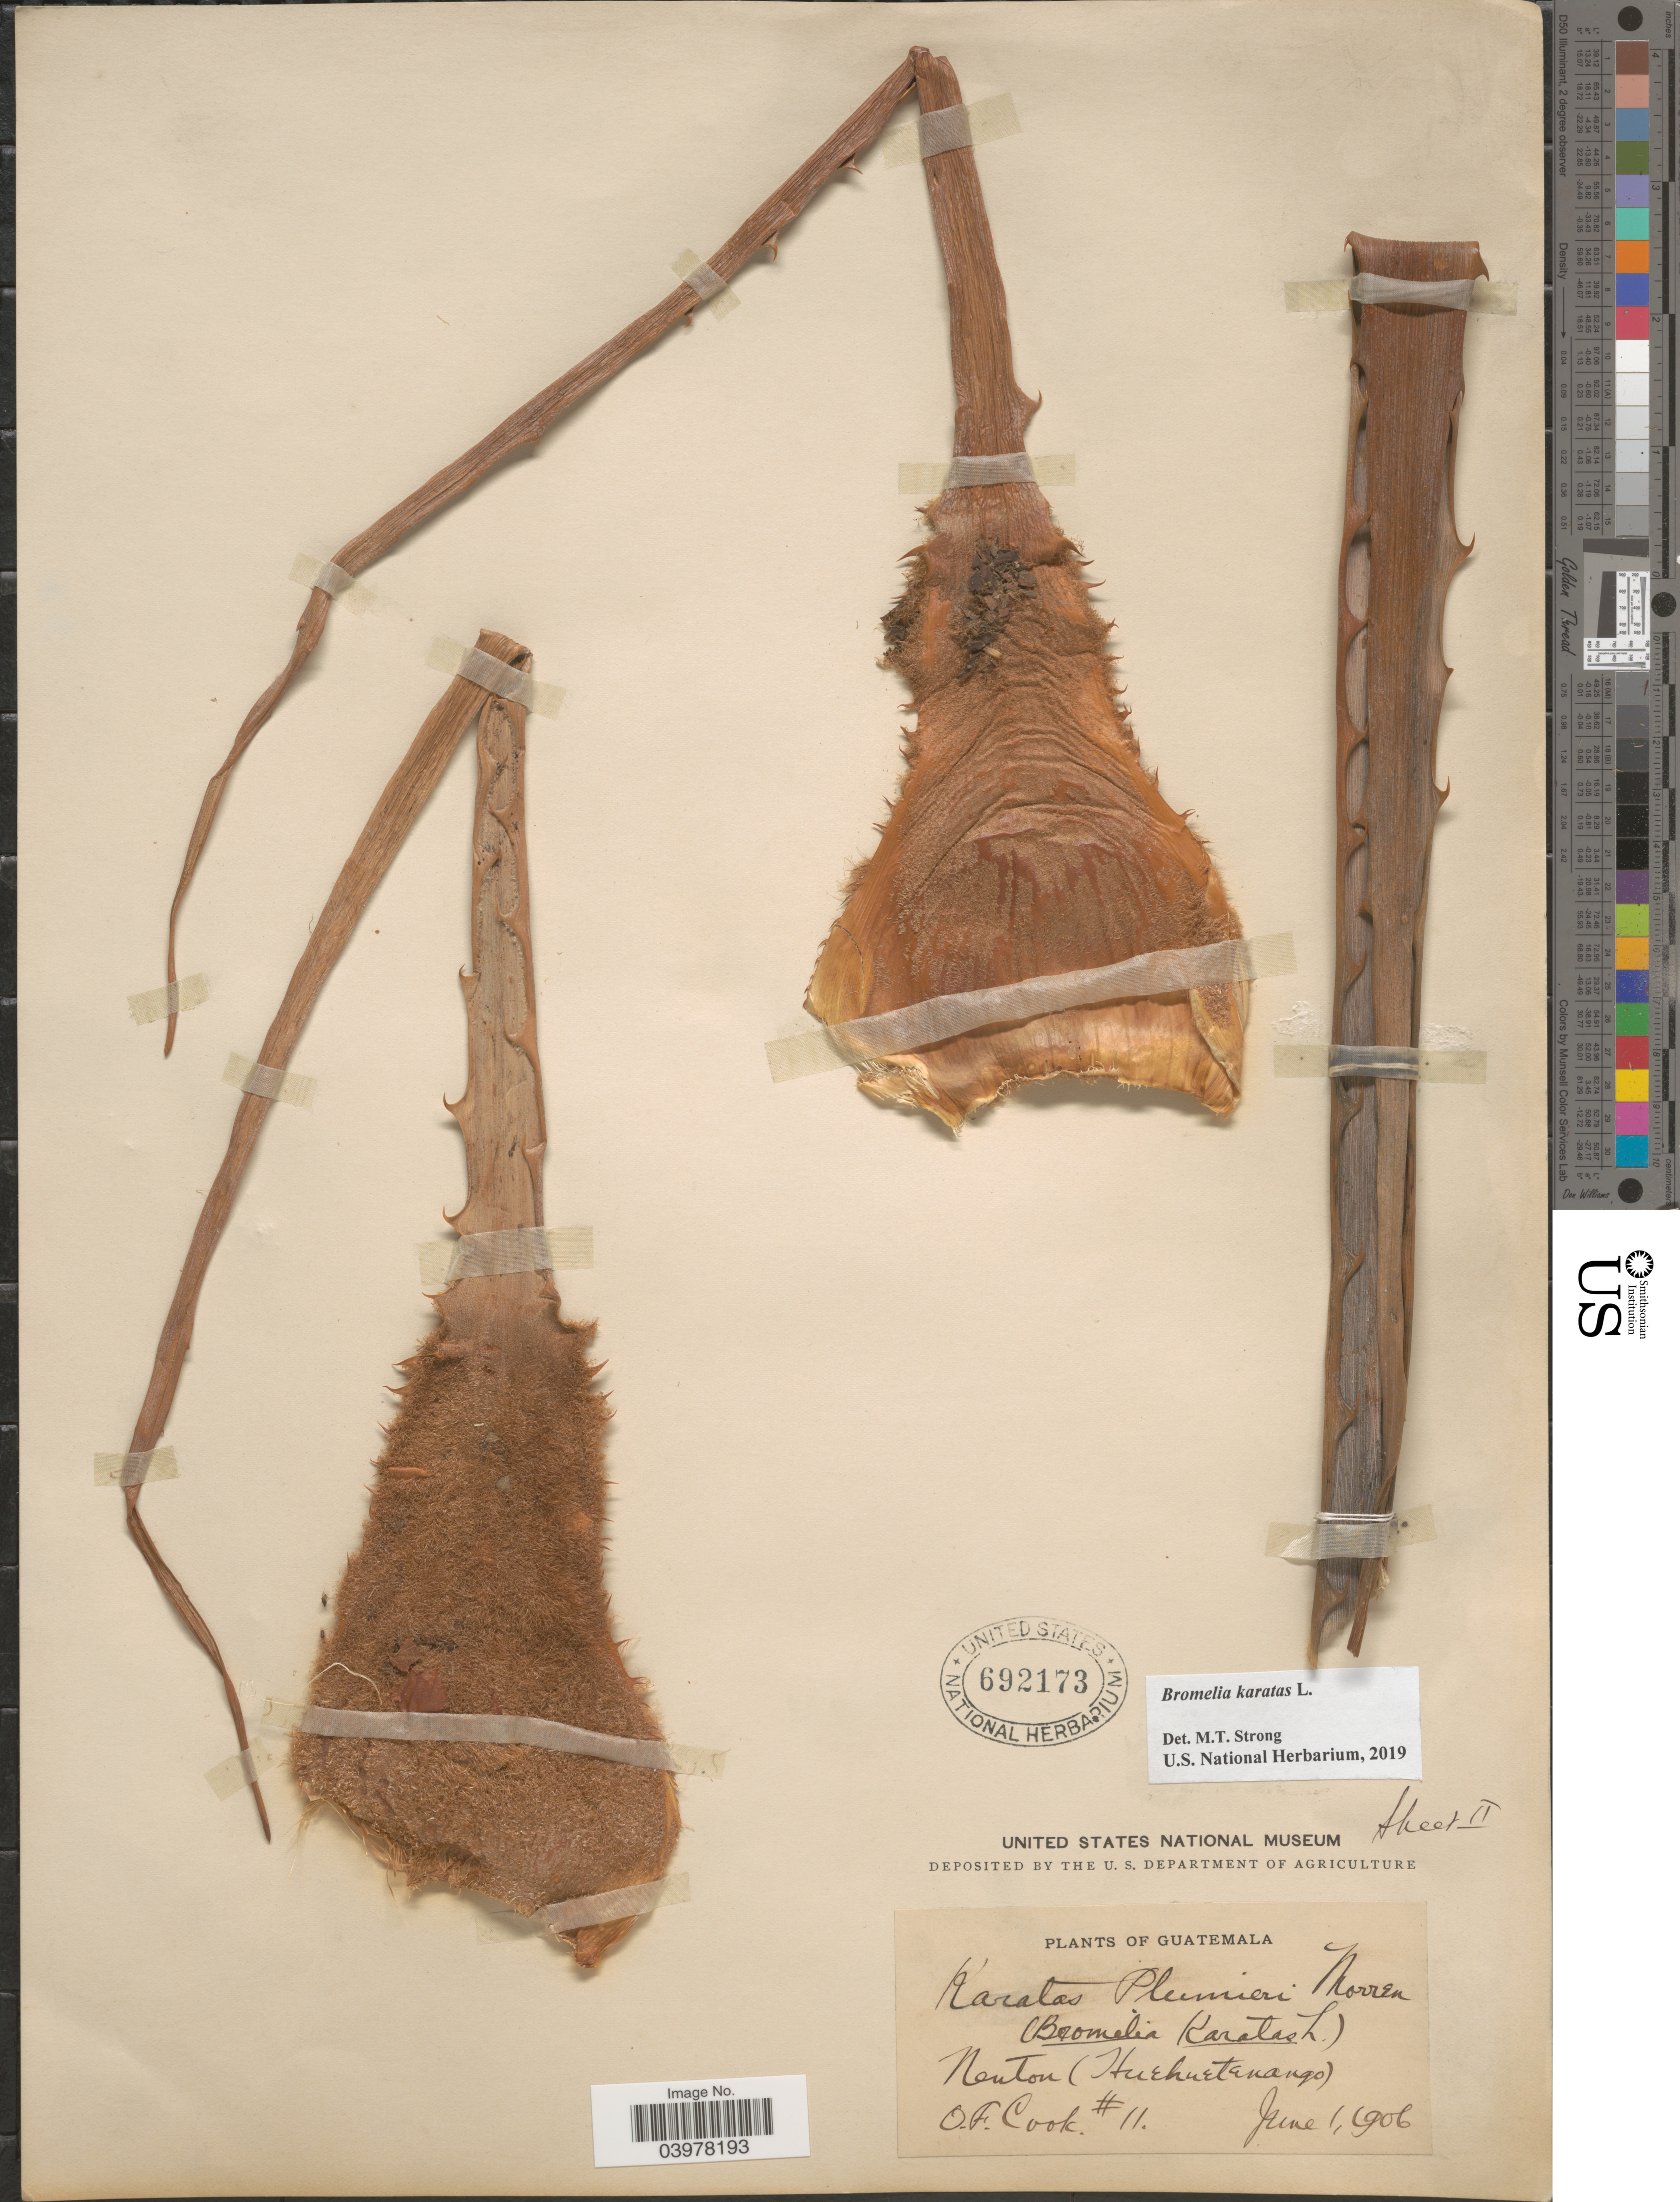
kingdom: Plantae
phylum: Tracheophyta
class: Liliopsida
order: Poales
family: Bromeliaceae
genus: Bromelia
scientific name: Bromelia karatas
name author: L.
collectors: O. F. Cook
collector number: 11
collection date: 1906-06-01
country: Guatemala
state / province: Huehuetenango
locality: Neuton.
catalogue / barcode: US 692173